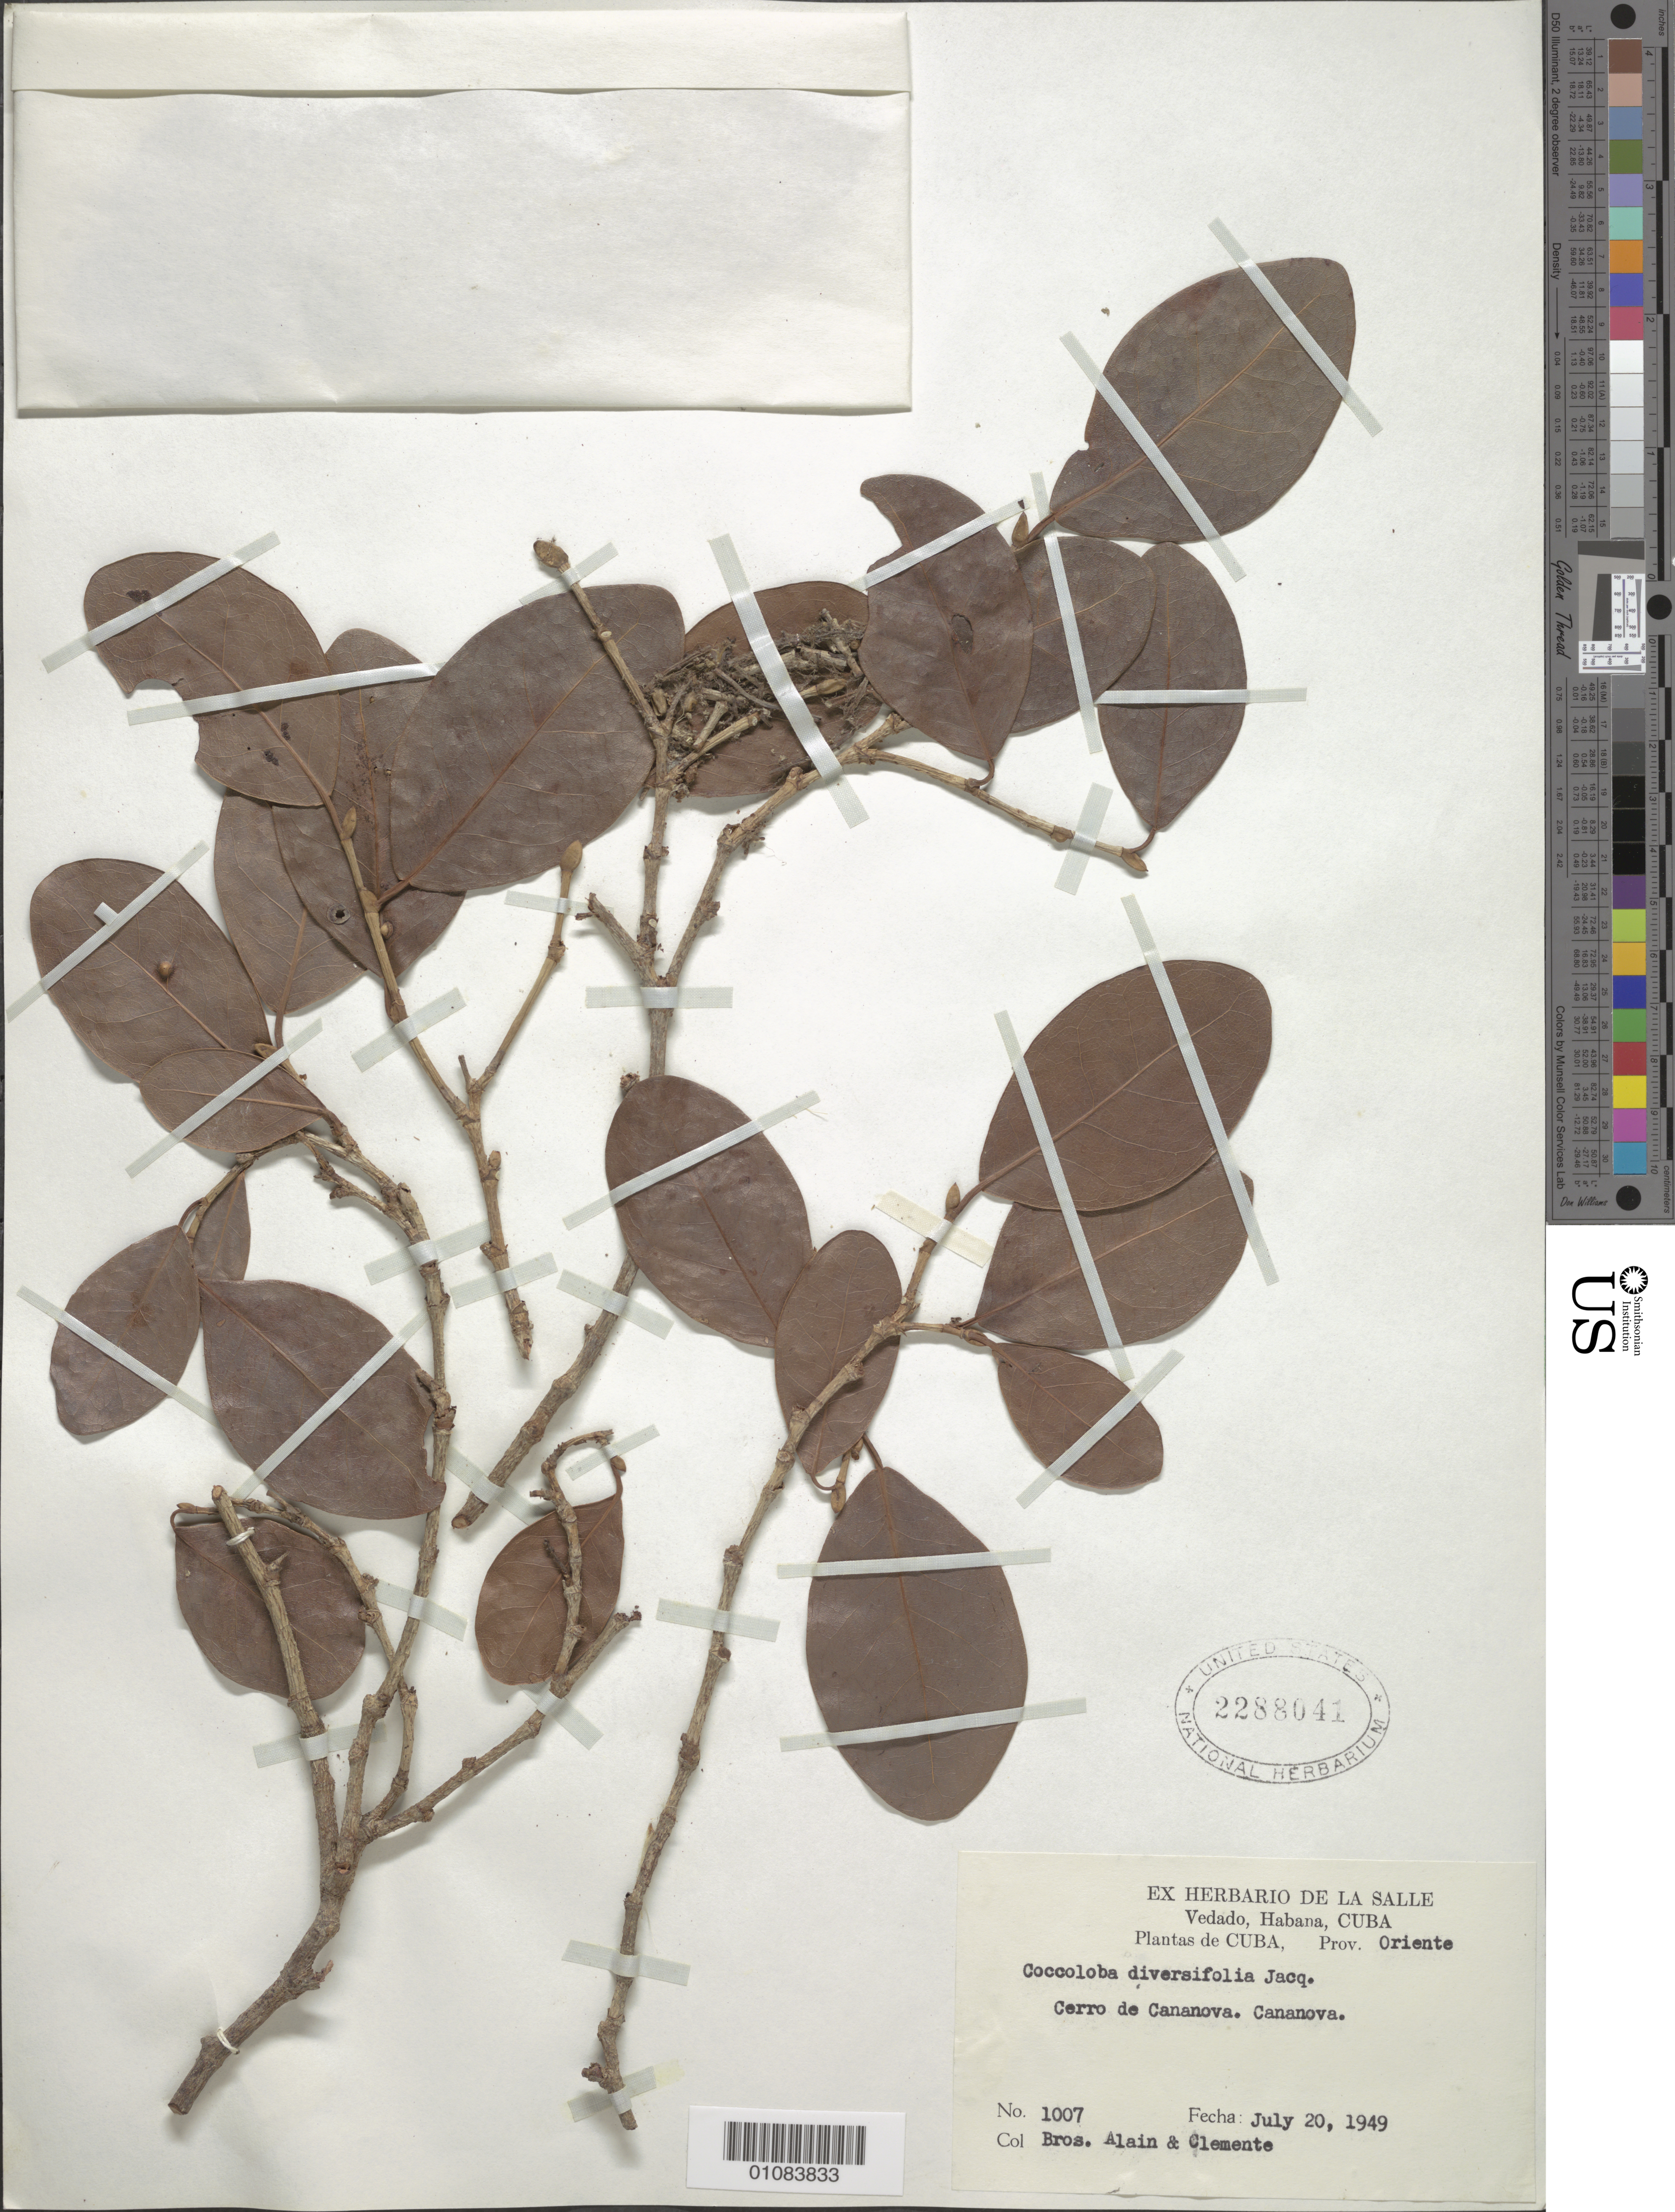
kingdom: Plantae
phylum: Tracheophyta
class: Magnoliopsida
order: Caryophyllales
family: Polygonaceae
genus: Coccoloba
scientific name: Coccoloba diversifolia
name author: Jacq.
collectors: A. H. Liogier & Bro. Clemente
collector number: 1007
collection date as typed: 20 Jul 1949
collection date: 1949-07-20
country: Cuba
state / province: Holguín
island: Cuba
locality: Oriente Cerro de Cananova Cananova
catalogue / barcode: US 2288041